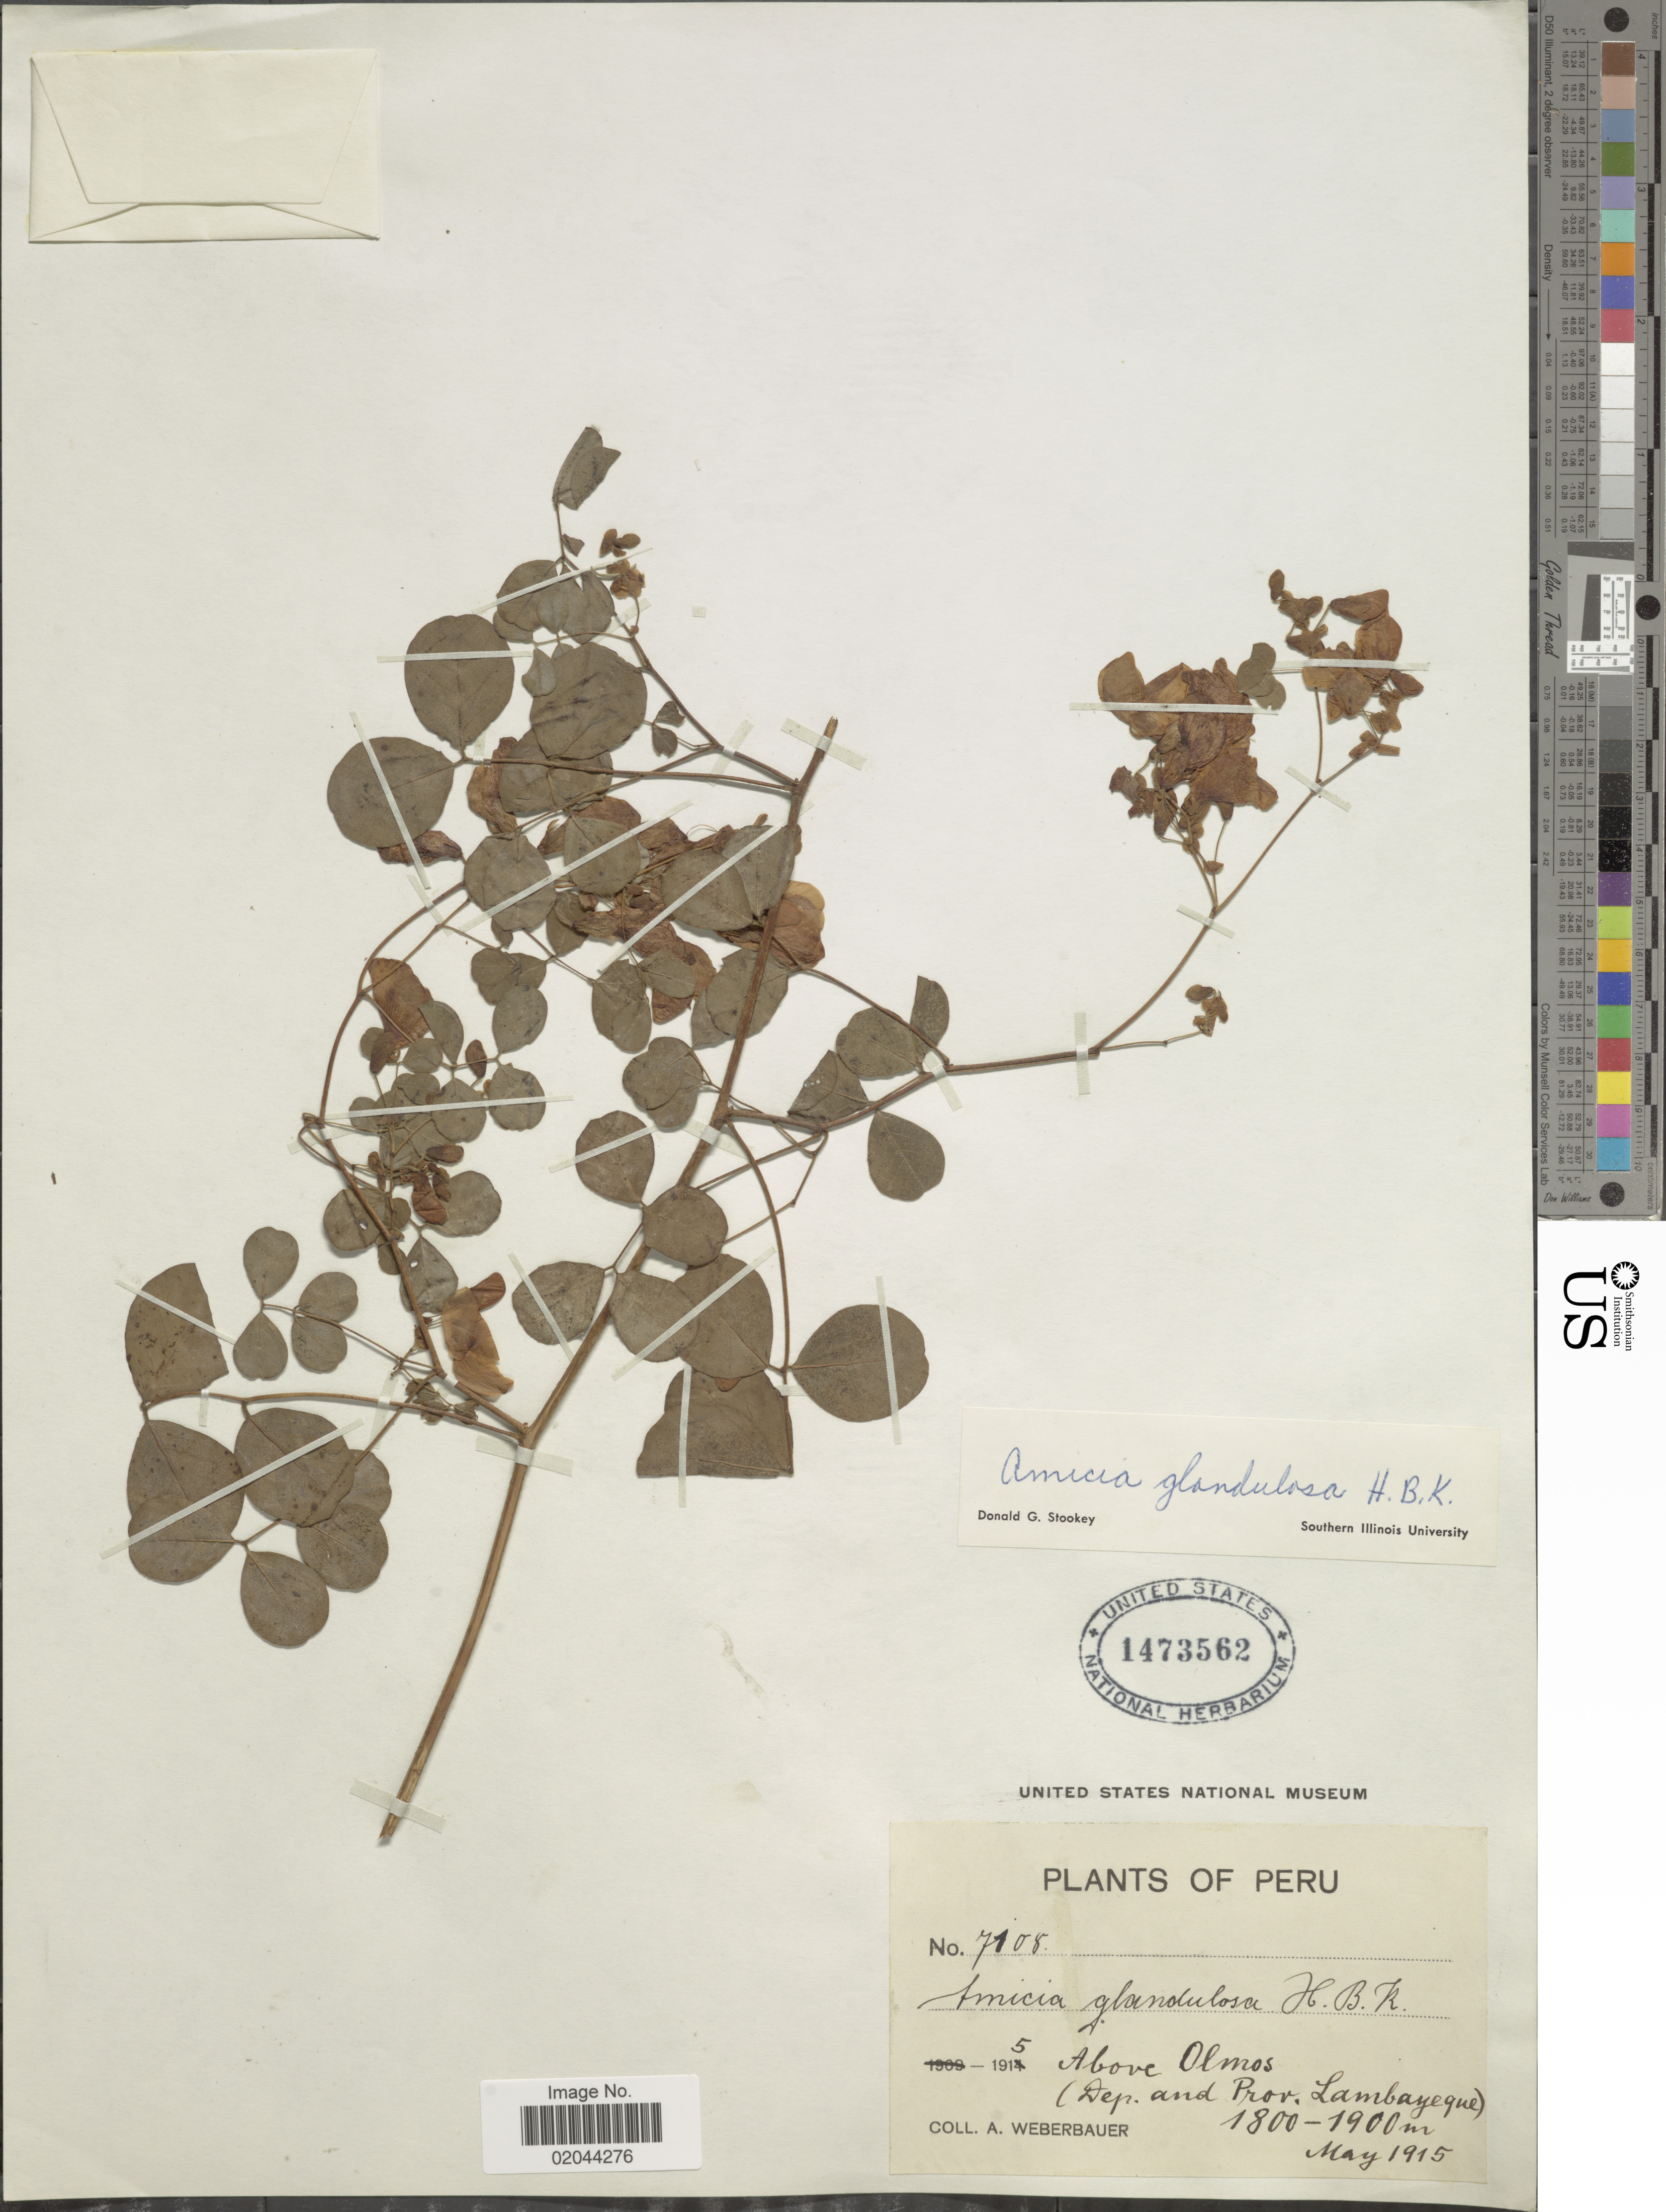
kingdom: Plantae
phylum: Tracheophyta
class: Magnoliopsida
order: Fabales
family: Fabaceae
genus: Amicia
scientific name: Amicia glandulosa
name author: Kunth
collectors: A. Weberbauer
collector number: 7108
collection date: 1915-05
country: Peru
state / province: Lambayeque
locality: Above Olmos (Dep and Prov. Lambayeque)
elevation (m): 1800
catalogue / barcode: US 1473562